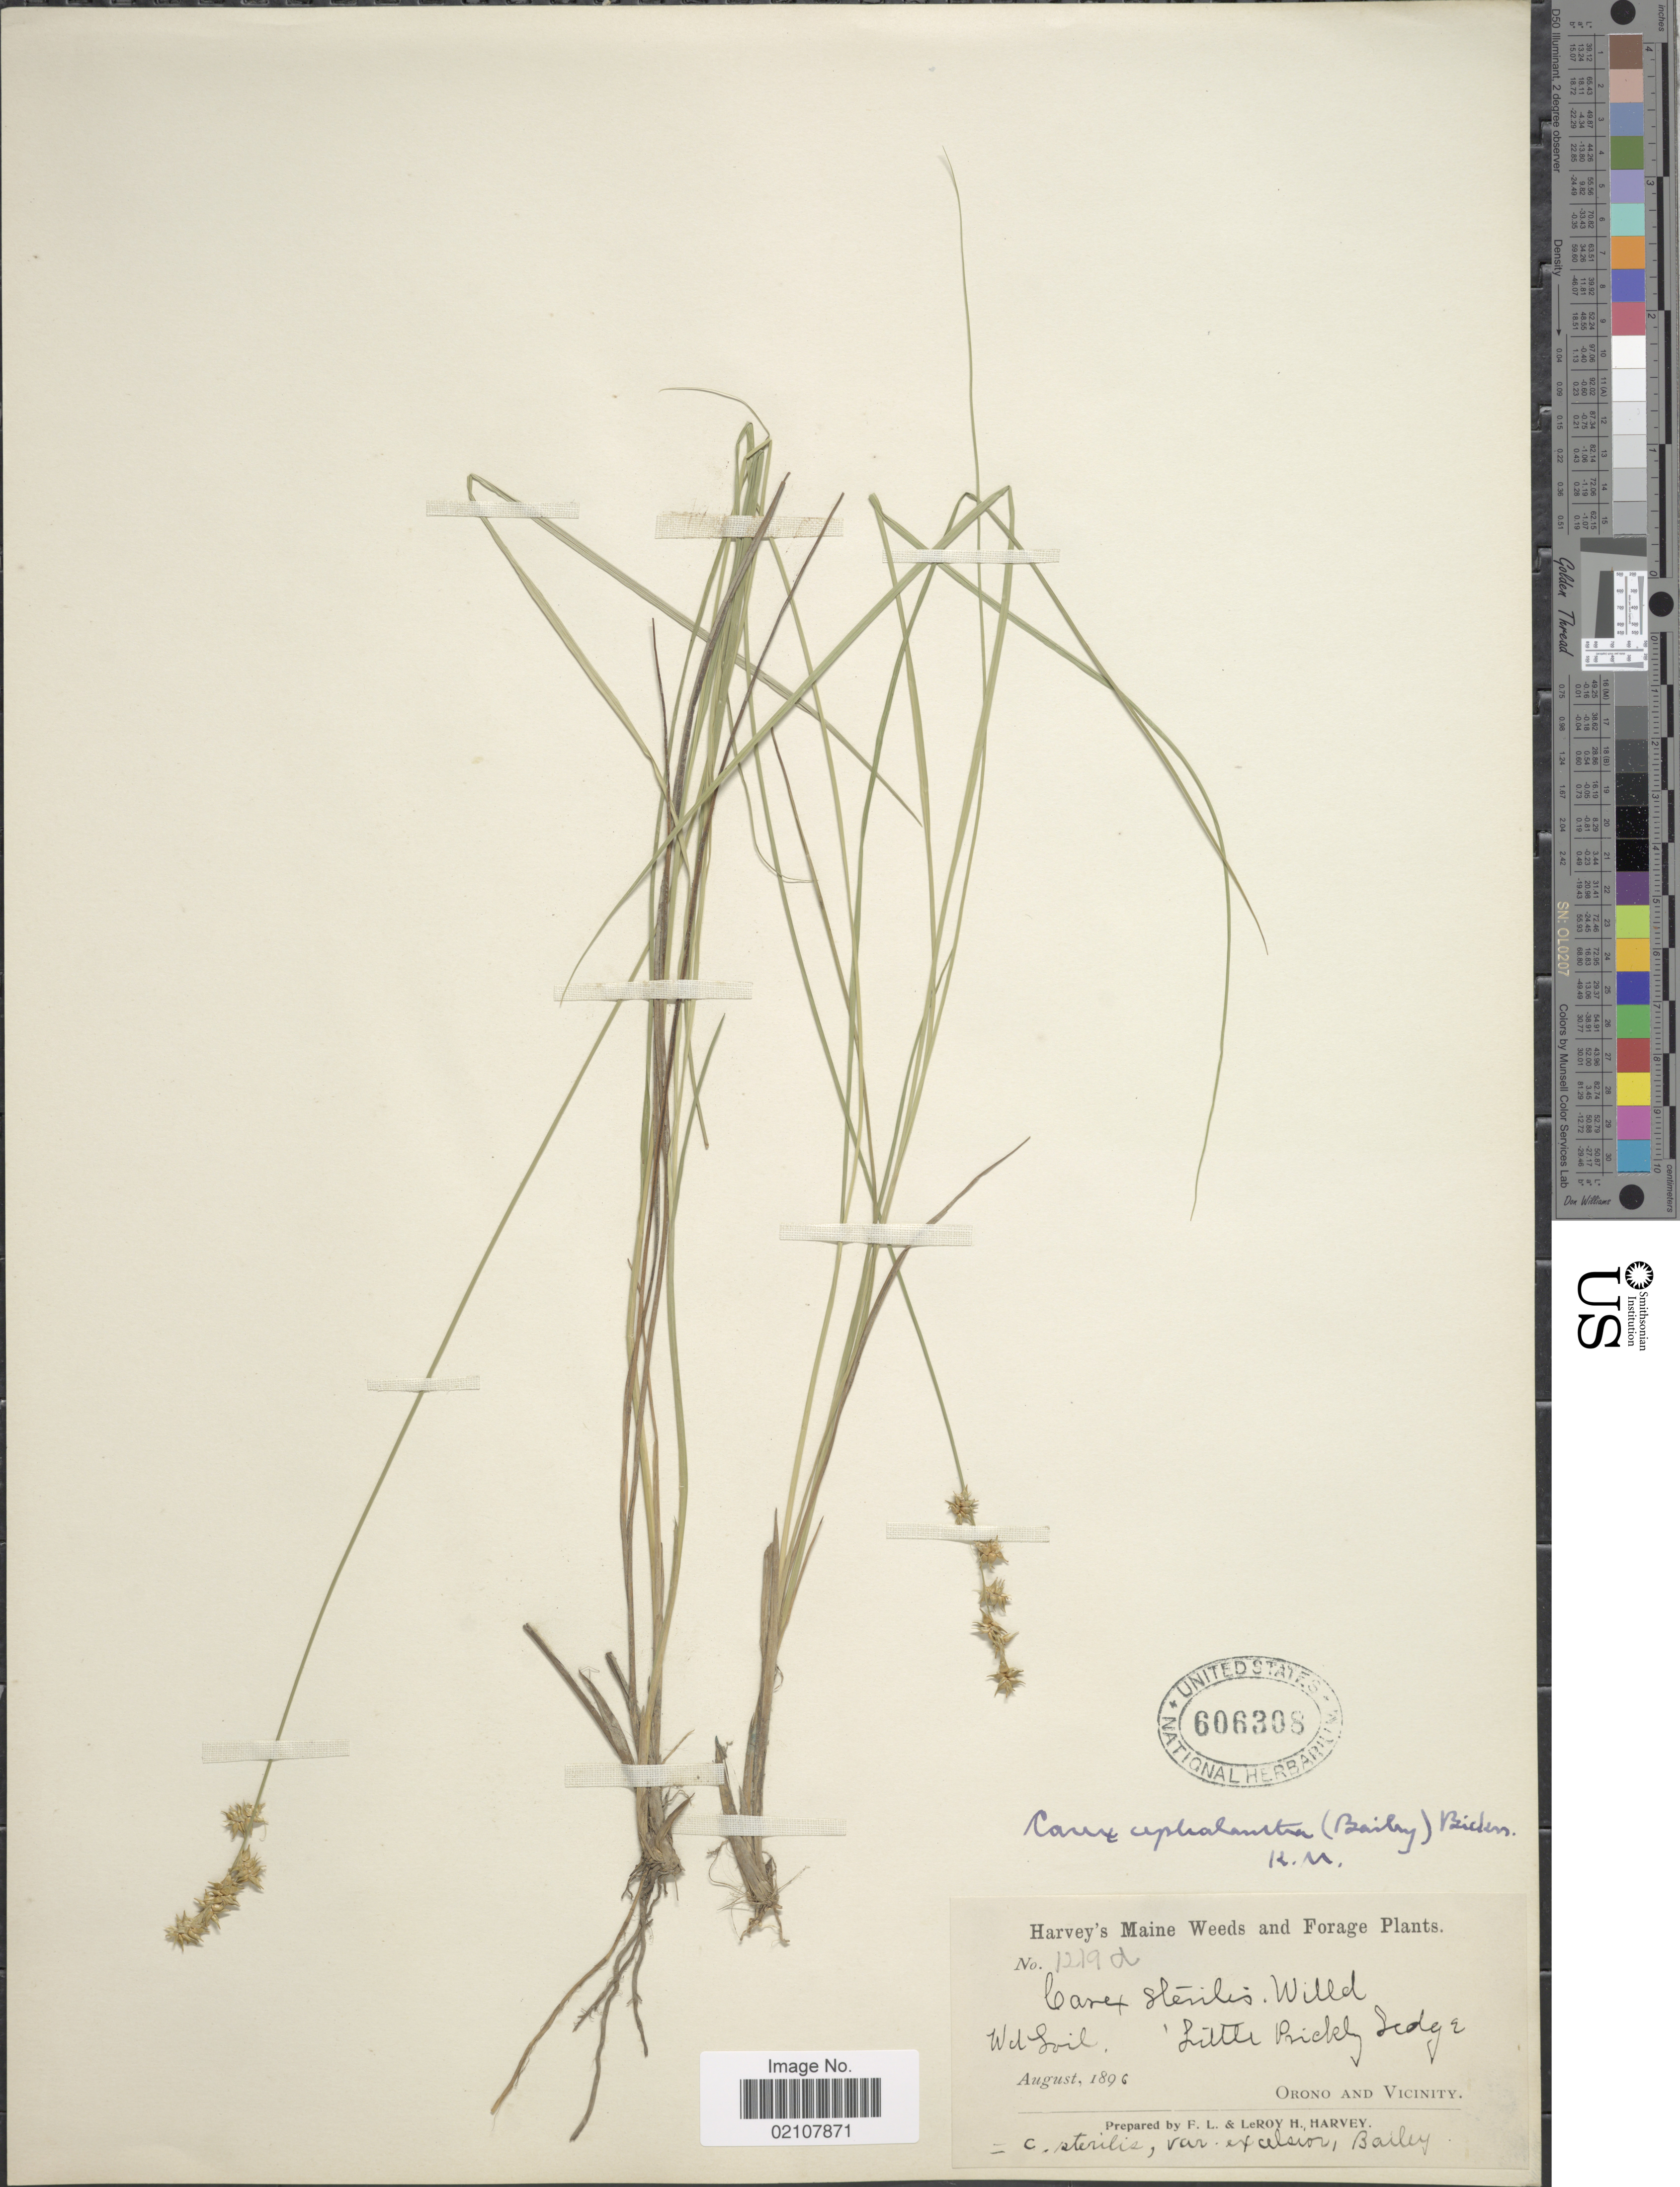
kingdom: Plantae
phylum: Tracheophyta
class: Liliopsida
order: Poales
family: Cyperaceae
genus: Carex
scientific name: Carex echinata subsp. echinata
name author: Murray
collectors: F. L. Harvey & L. H. Harvey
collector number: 1219d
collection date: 1896-08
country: United States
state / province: Maine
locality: Weeds and Forage, Wet soil, Orono and Vicinity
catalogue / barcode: US 606308